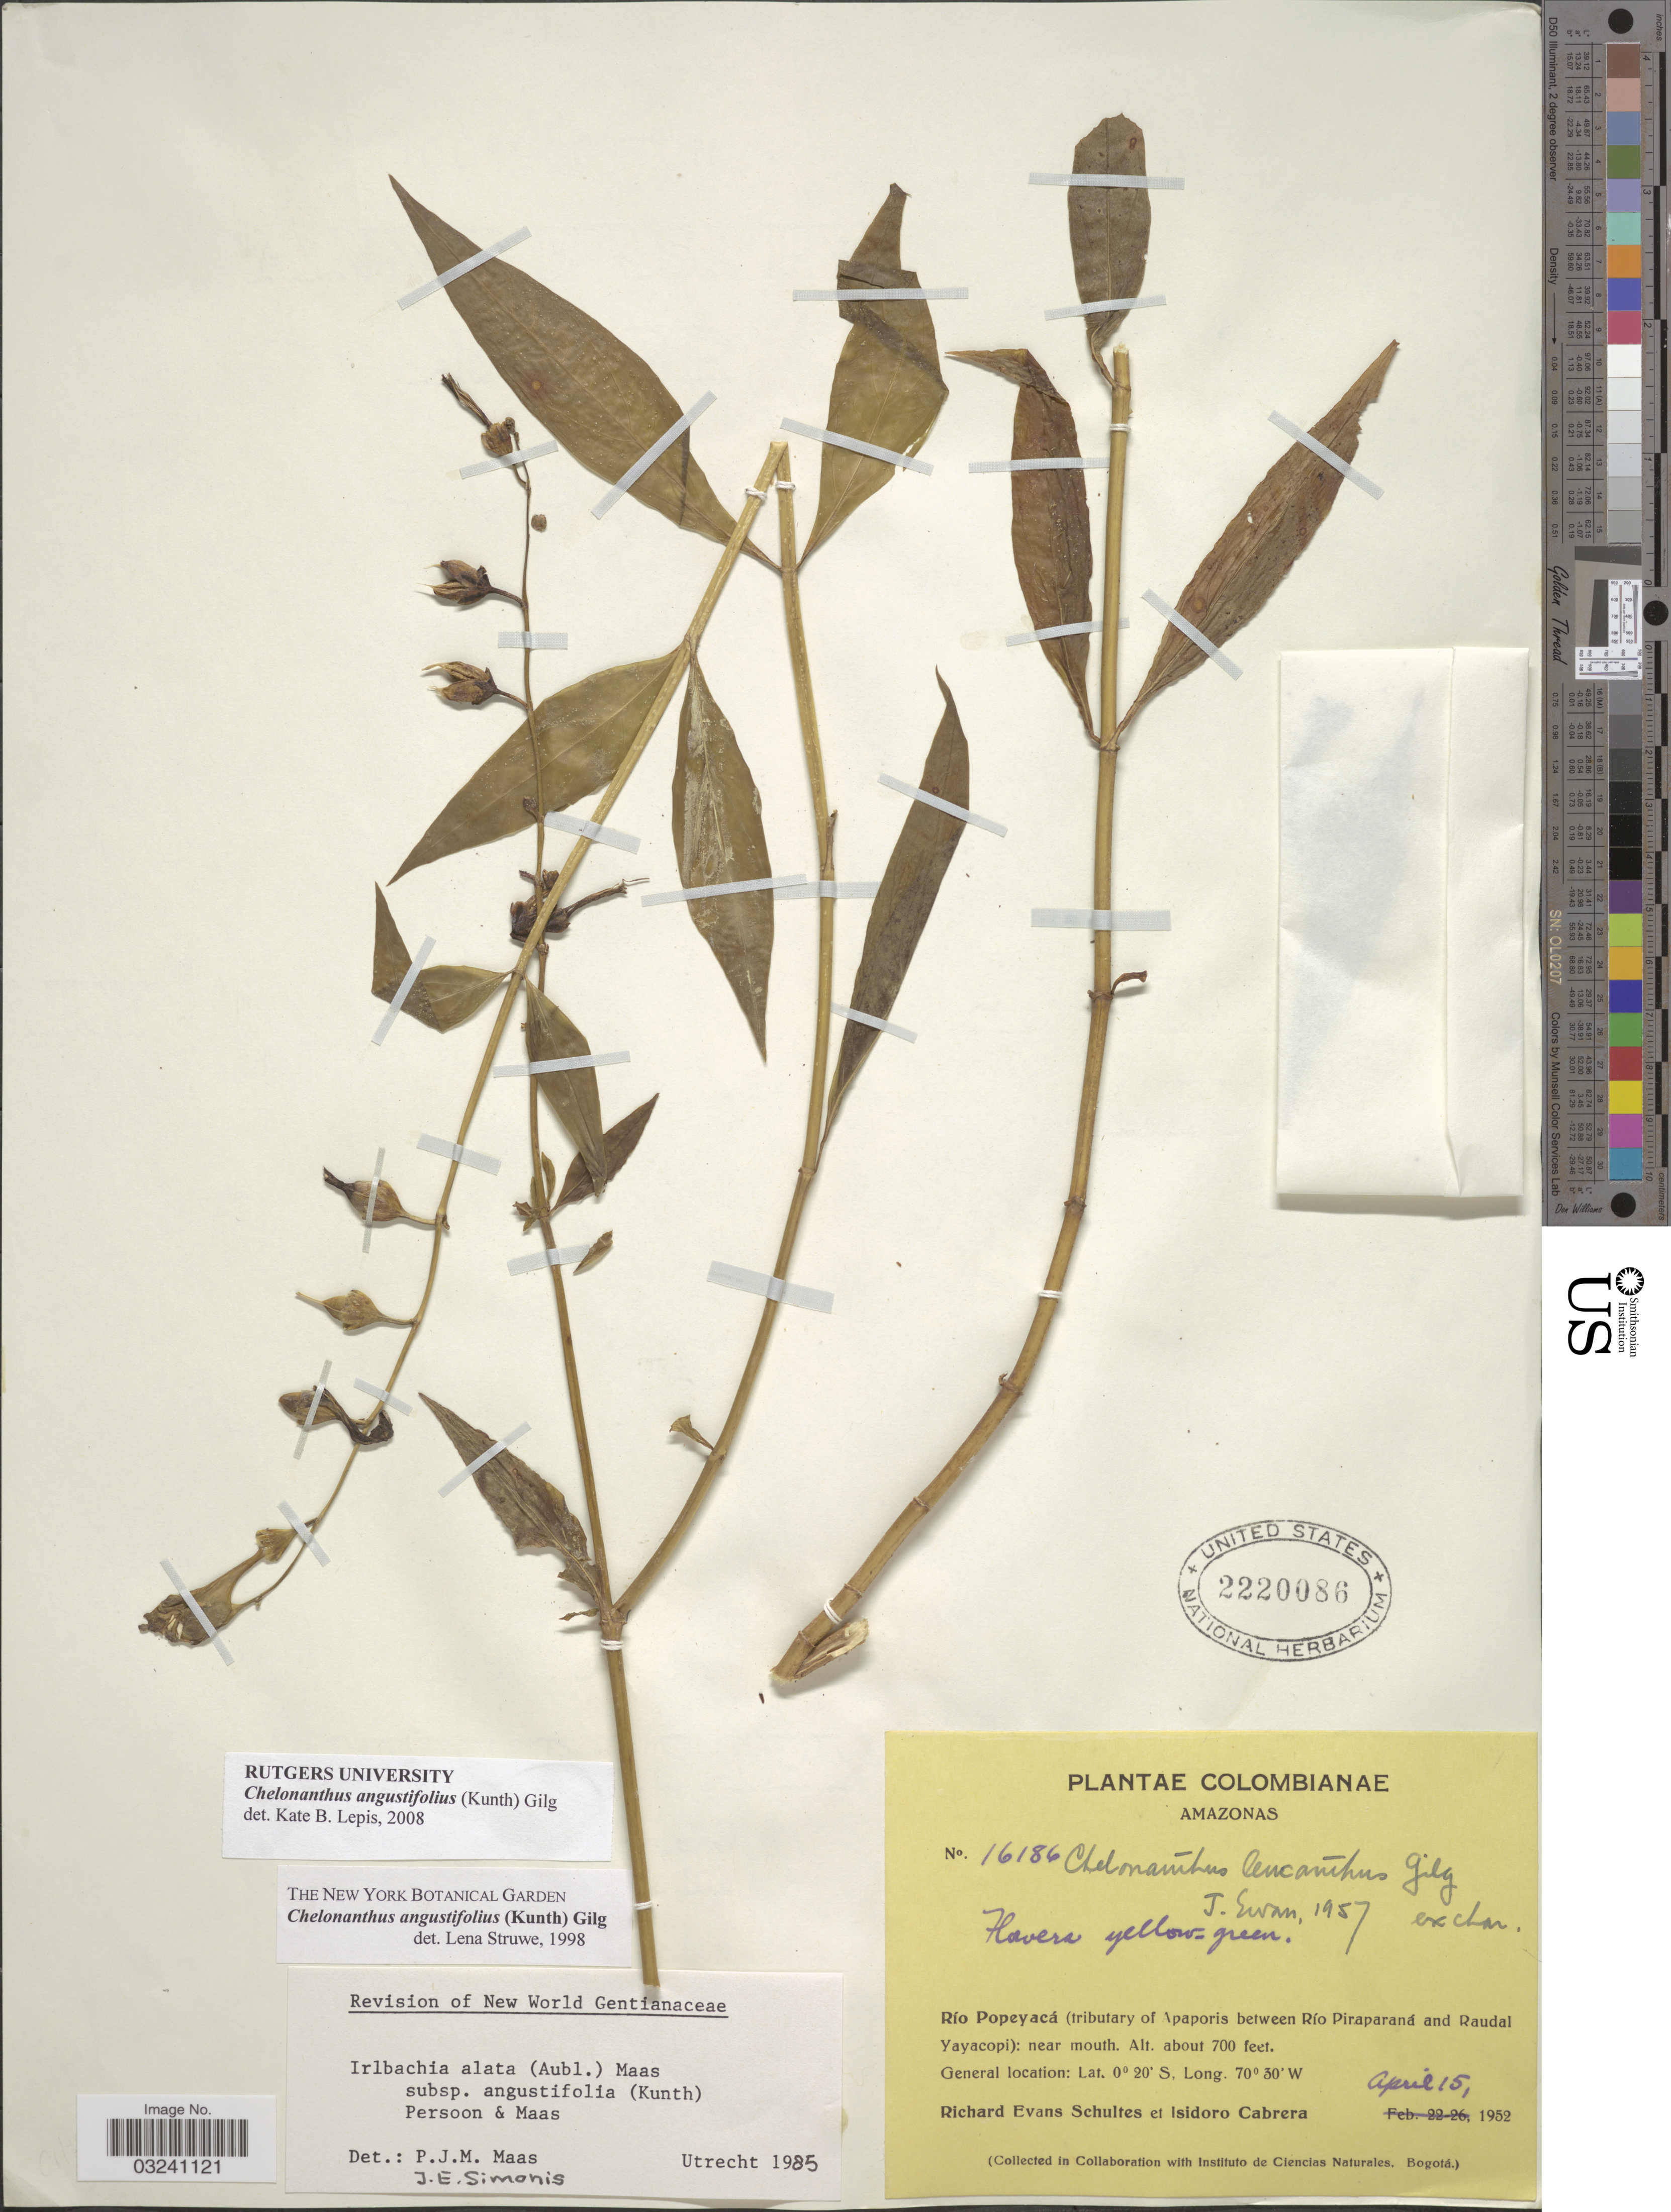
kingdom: Plantae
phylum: Tracheophyta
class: Magnoliopsida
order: Gentianales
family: Gentianaceae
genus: Chelonanthus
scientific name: Chelonanthus angustifolius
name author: (Kunth) Gilg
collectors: R. E. Schultes & I. Cabrera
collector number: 16186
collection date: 1952-04-15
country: Colombia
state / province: Amazônas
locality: Río Popeyacá (tributary of Apaporis between Río Piraparaná and Raudal Yayacopi).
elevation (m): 213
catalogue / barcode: US 2220086